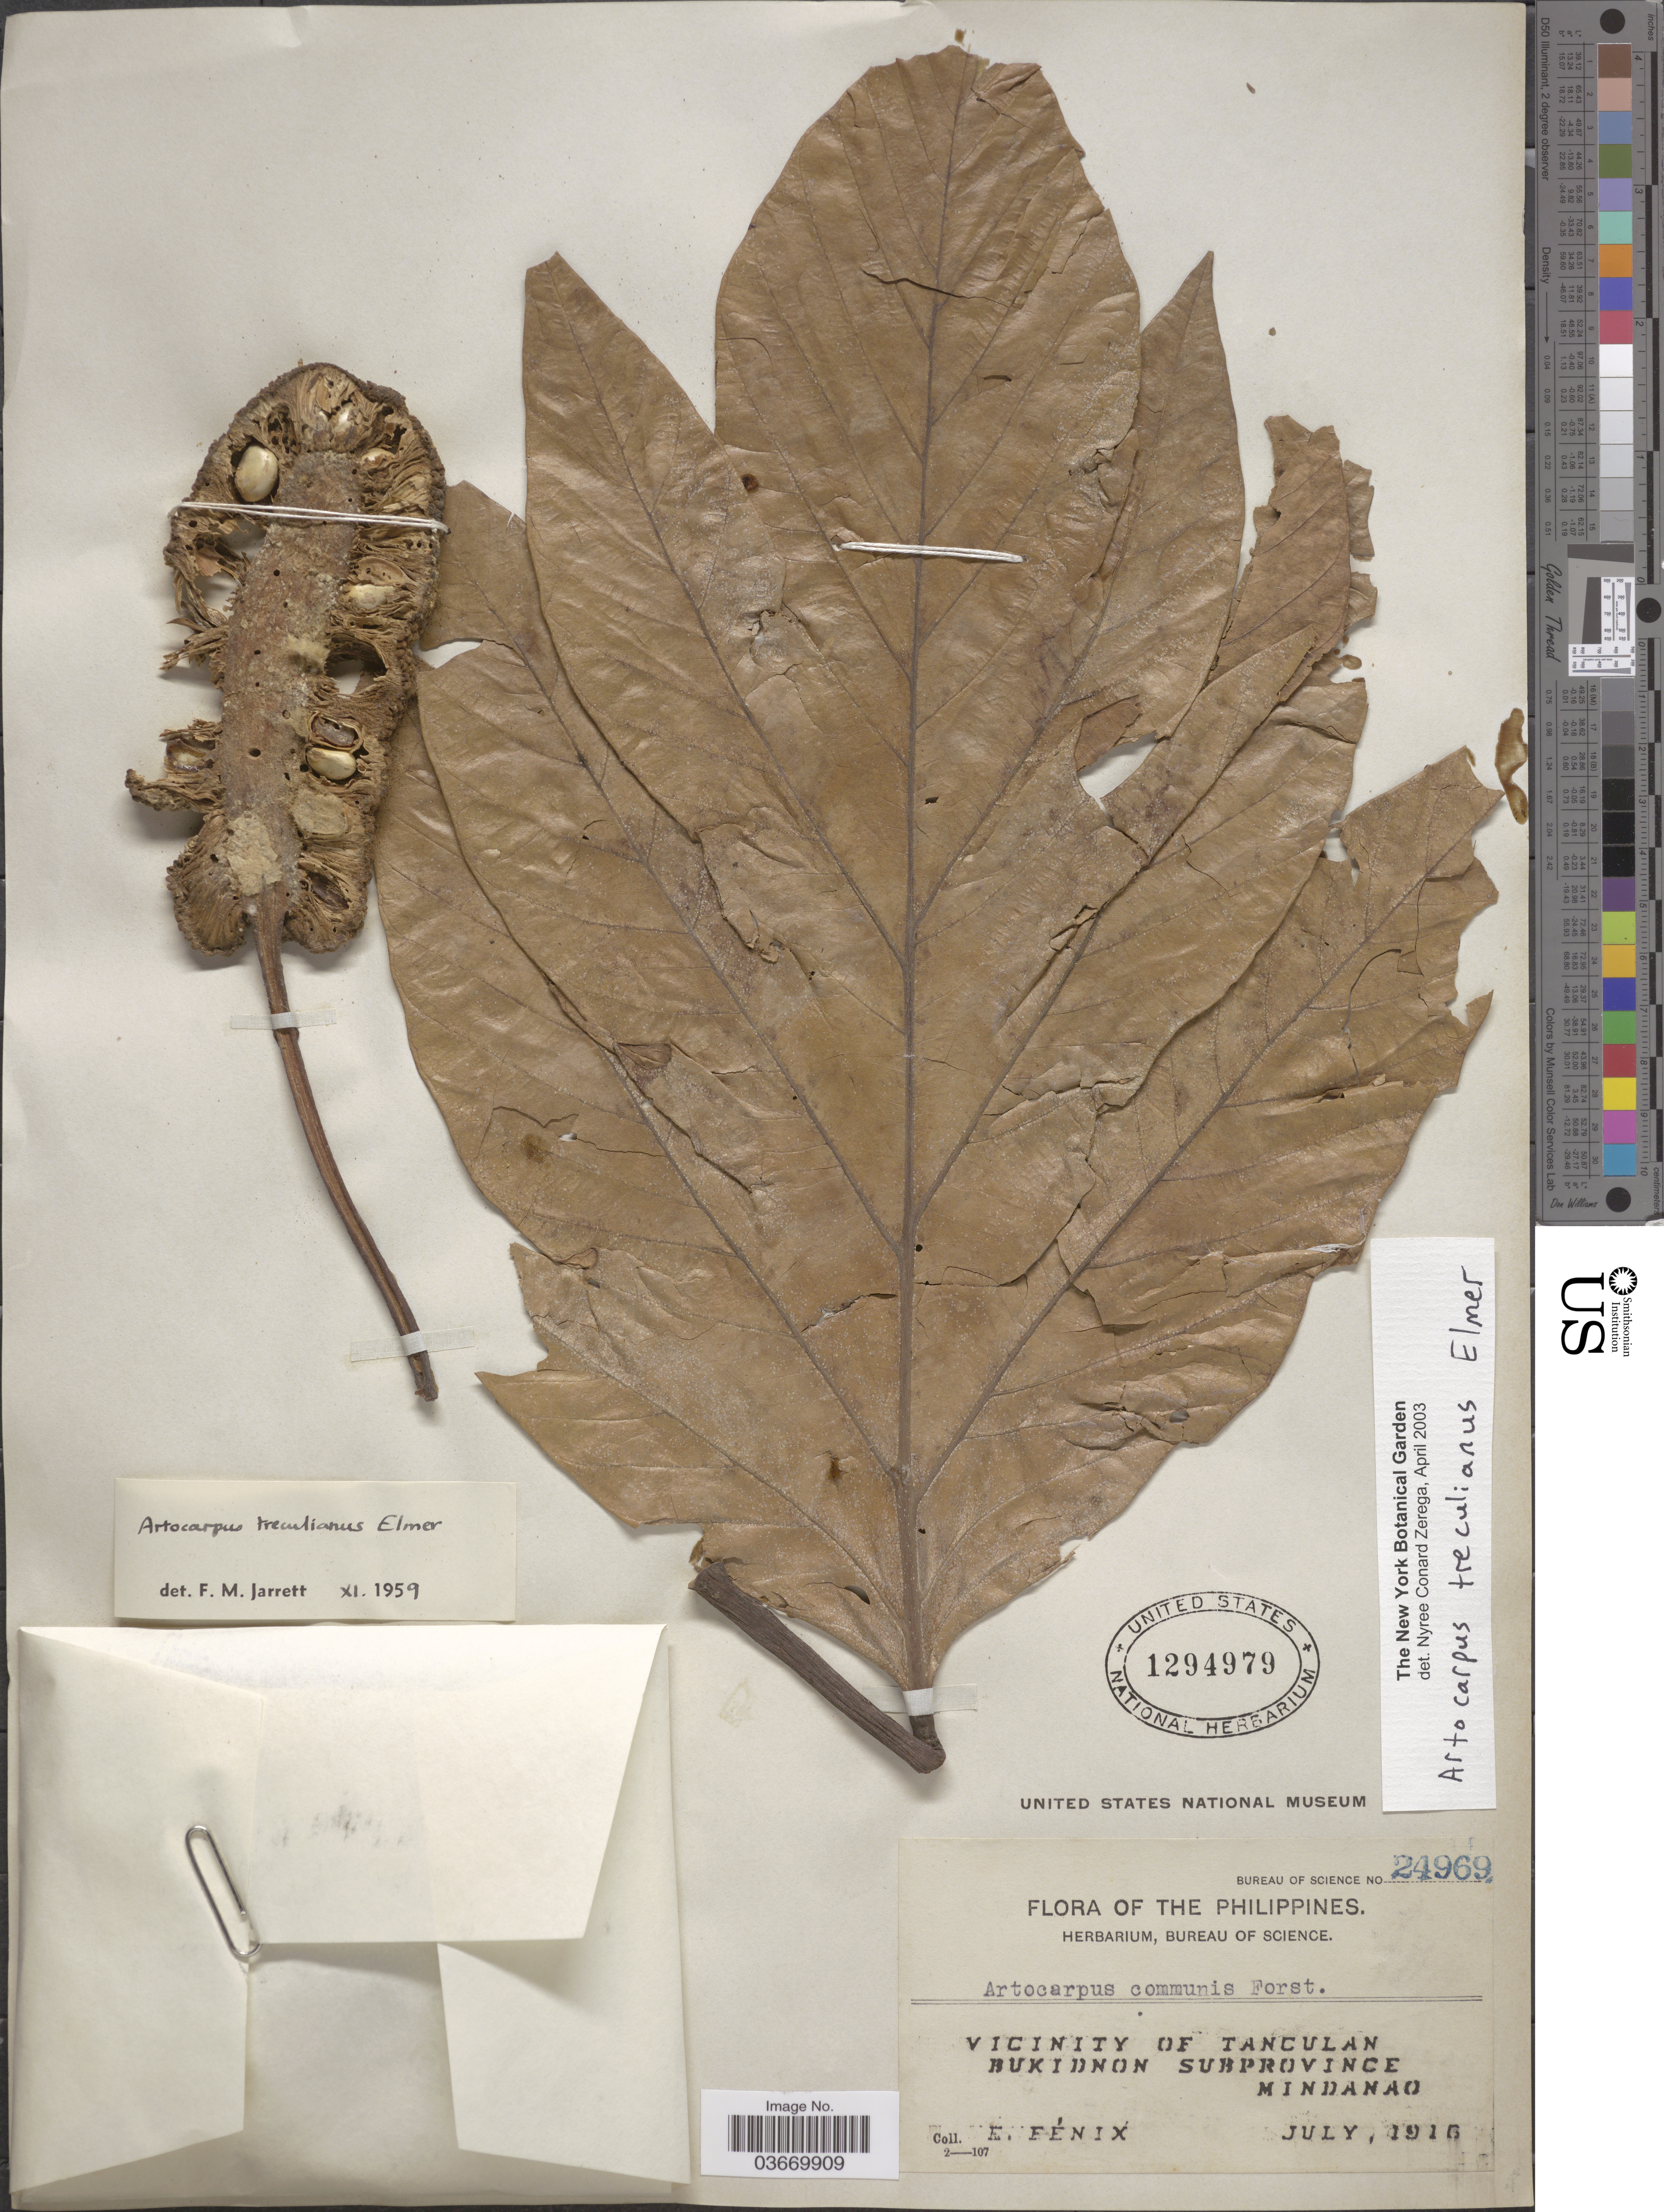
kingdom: Plantae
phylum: Tracheophyta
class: Magnoliopsida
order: Rosales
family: Moraceae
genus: Artocarpus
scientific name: Artocarpus treculianus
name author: Elmer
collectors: E. Fénix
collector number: Bureau of Science 24969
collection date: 1916-07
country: Philippines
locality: Vicinity of Tanculan, Bukidnon Subprovince, Mindanao.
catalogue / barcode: US 1294979